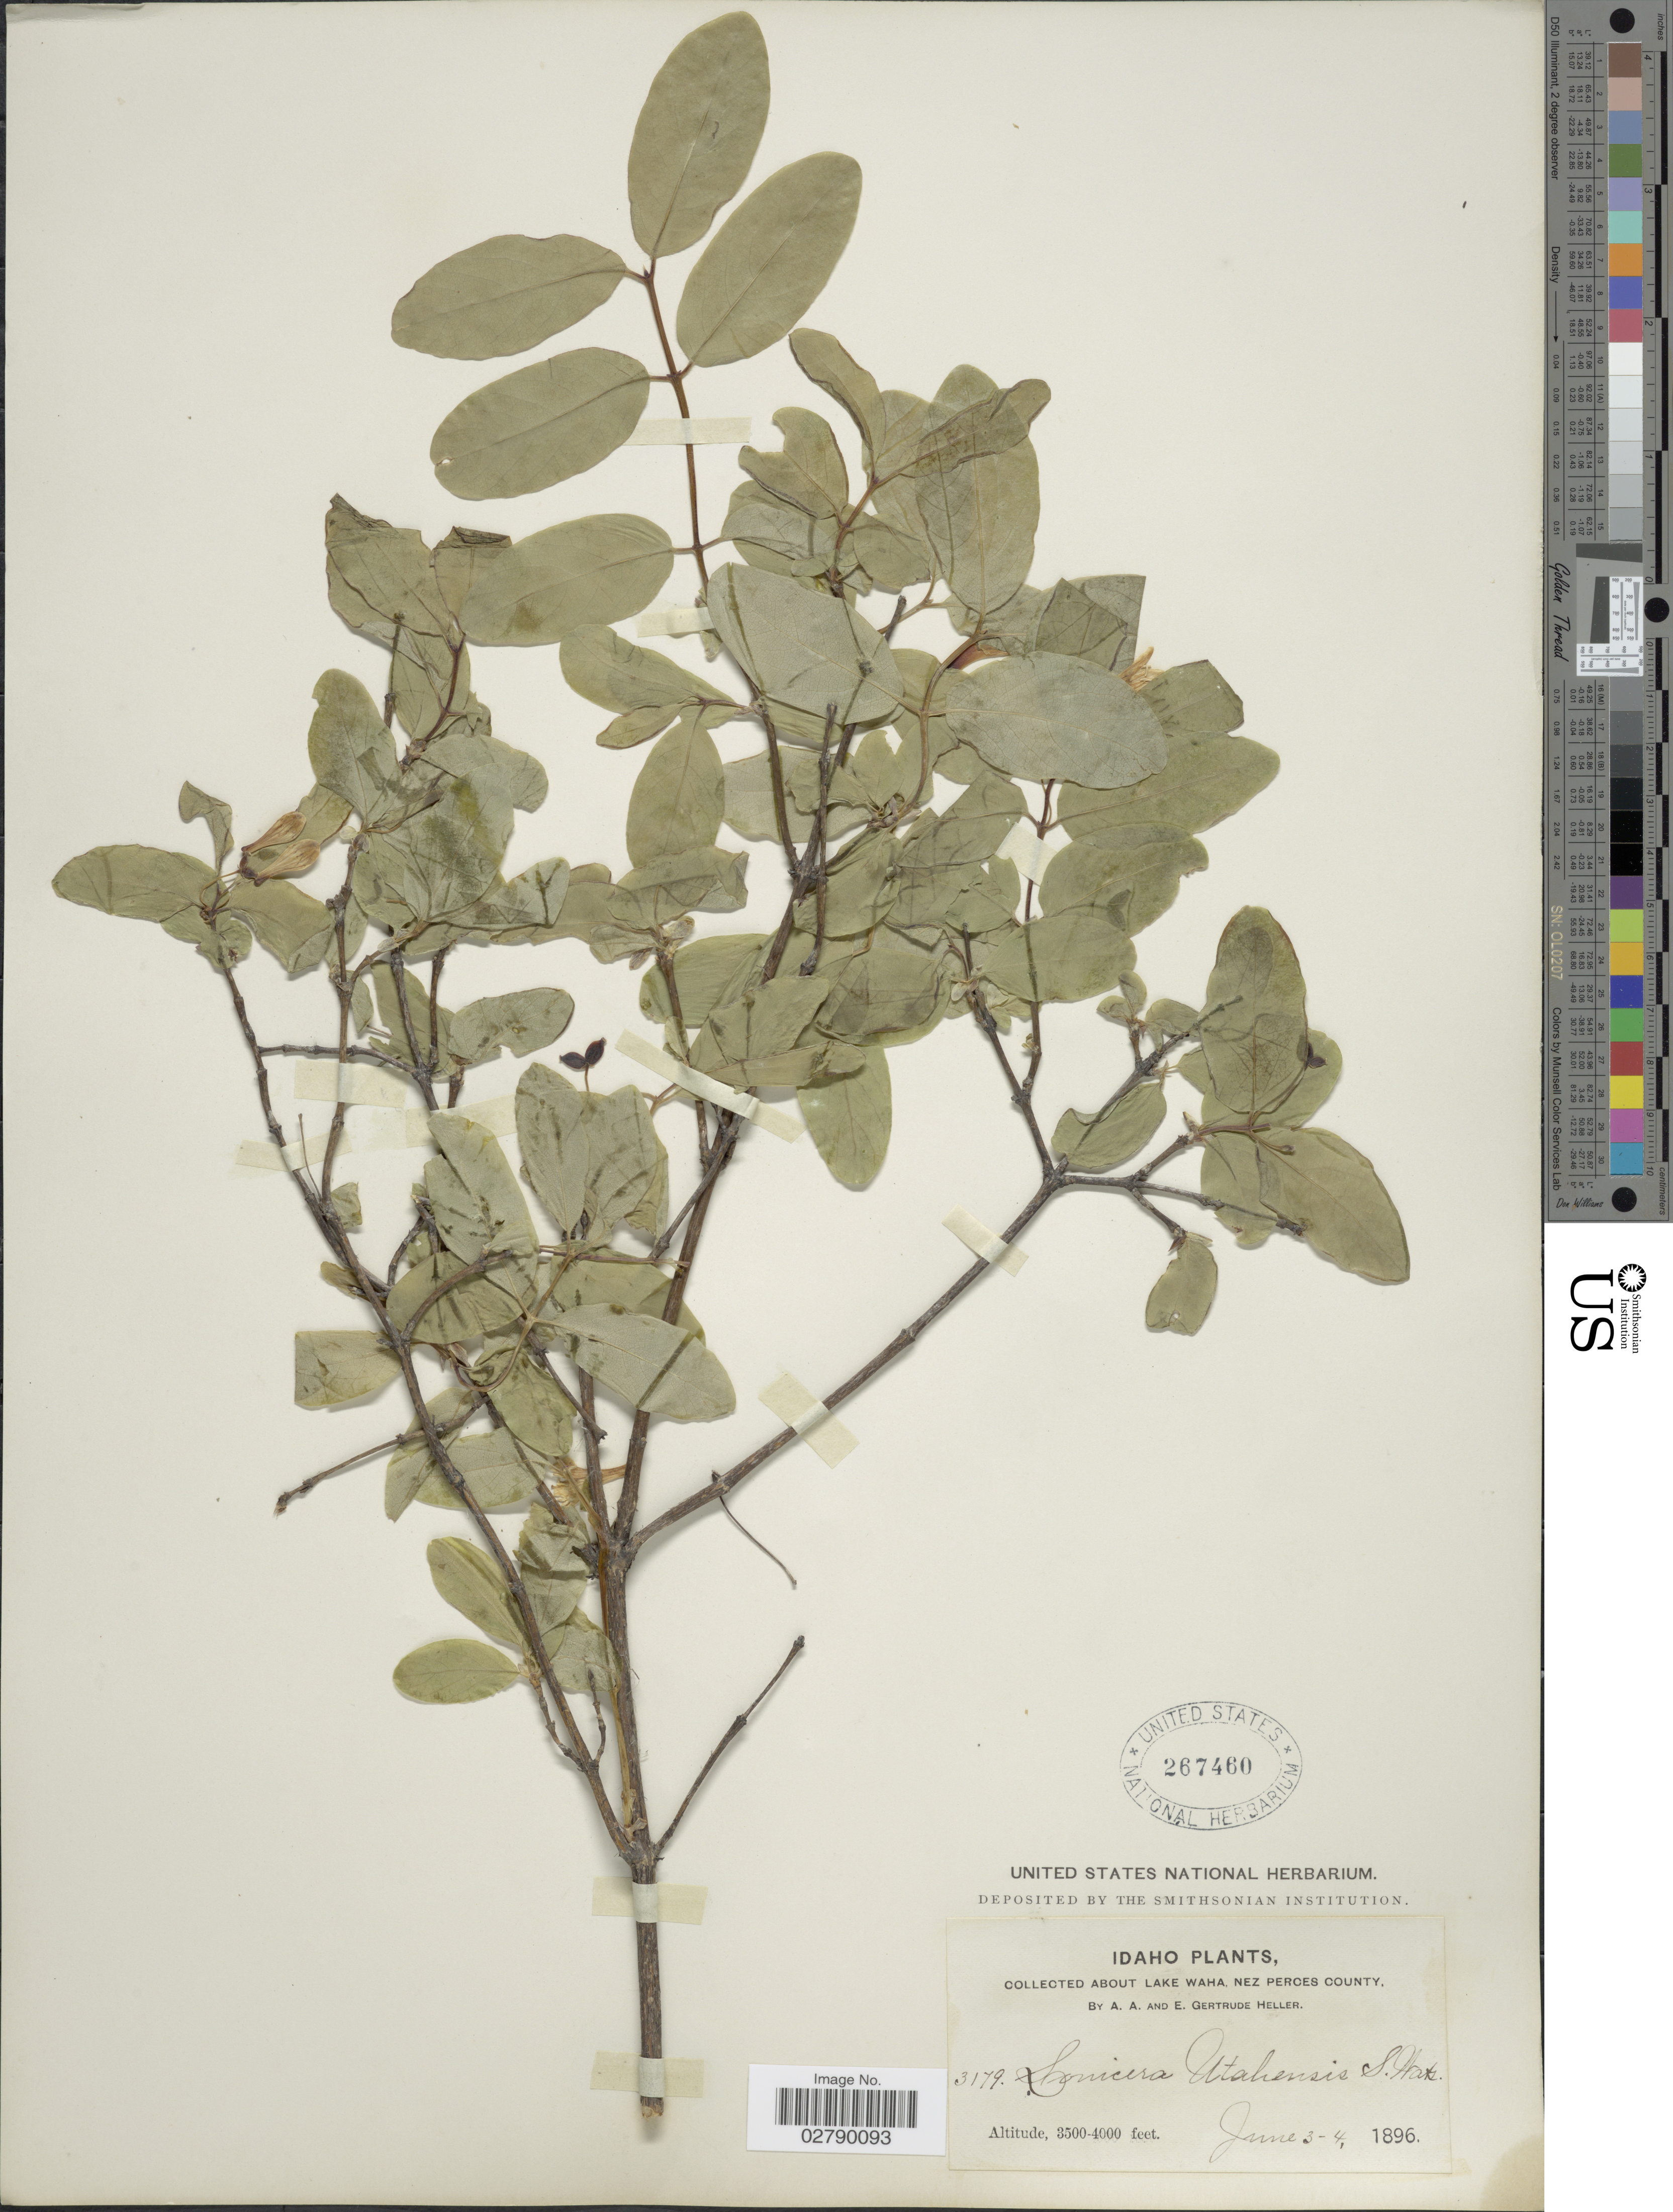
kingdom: Plantae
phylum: Tracheophyta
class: Magnoliopsida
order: Dipsacales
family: Caprifoliaceae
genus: Lonicera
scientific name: Lonicera utahensis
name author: S. Watson in C. King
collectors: A. A. Heller & E. Gertrude Heller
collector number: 3179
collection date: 1896-06-03/1896-06-04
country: United States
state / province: Idaho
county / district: Nez Perce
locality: About Lake Waha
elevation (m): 1067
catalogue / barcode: US 267460